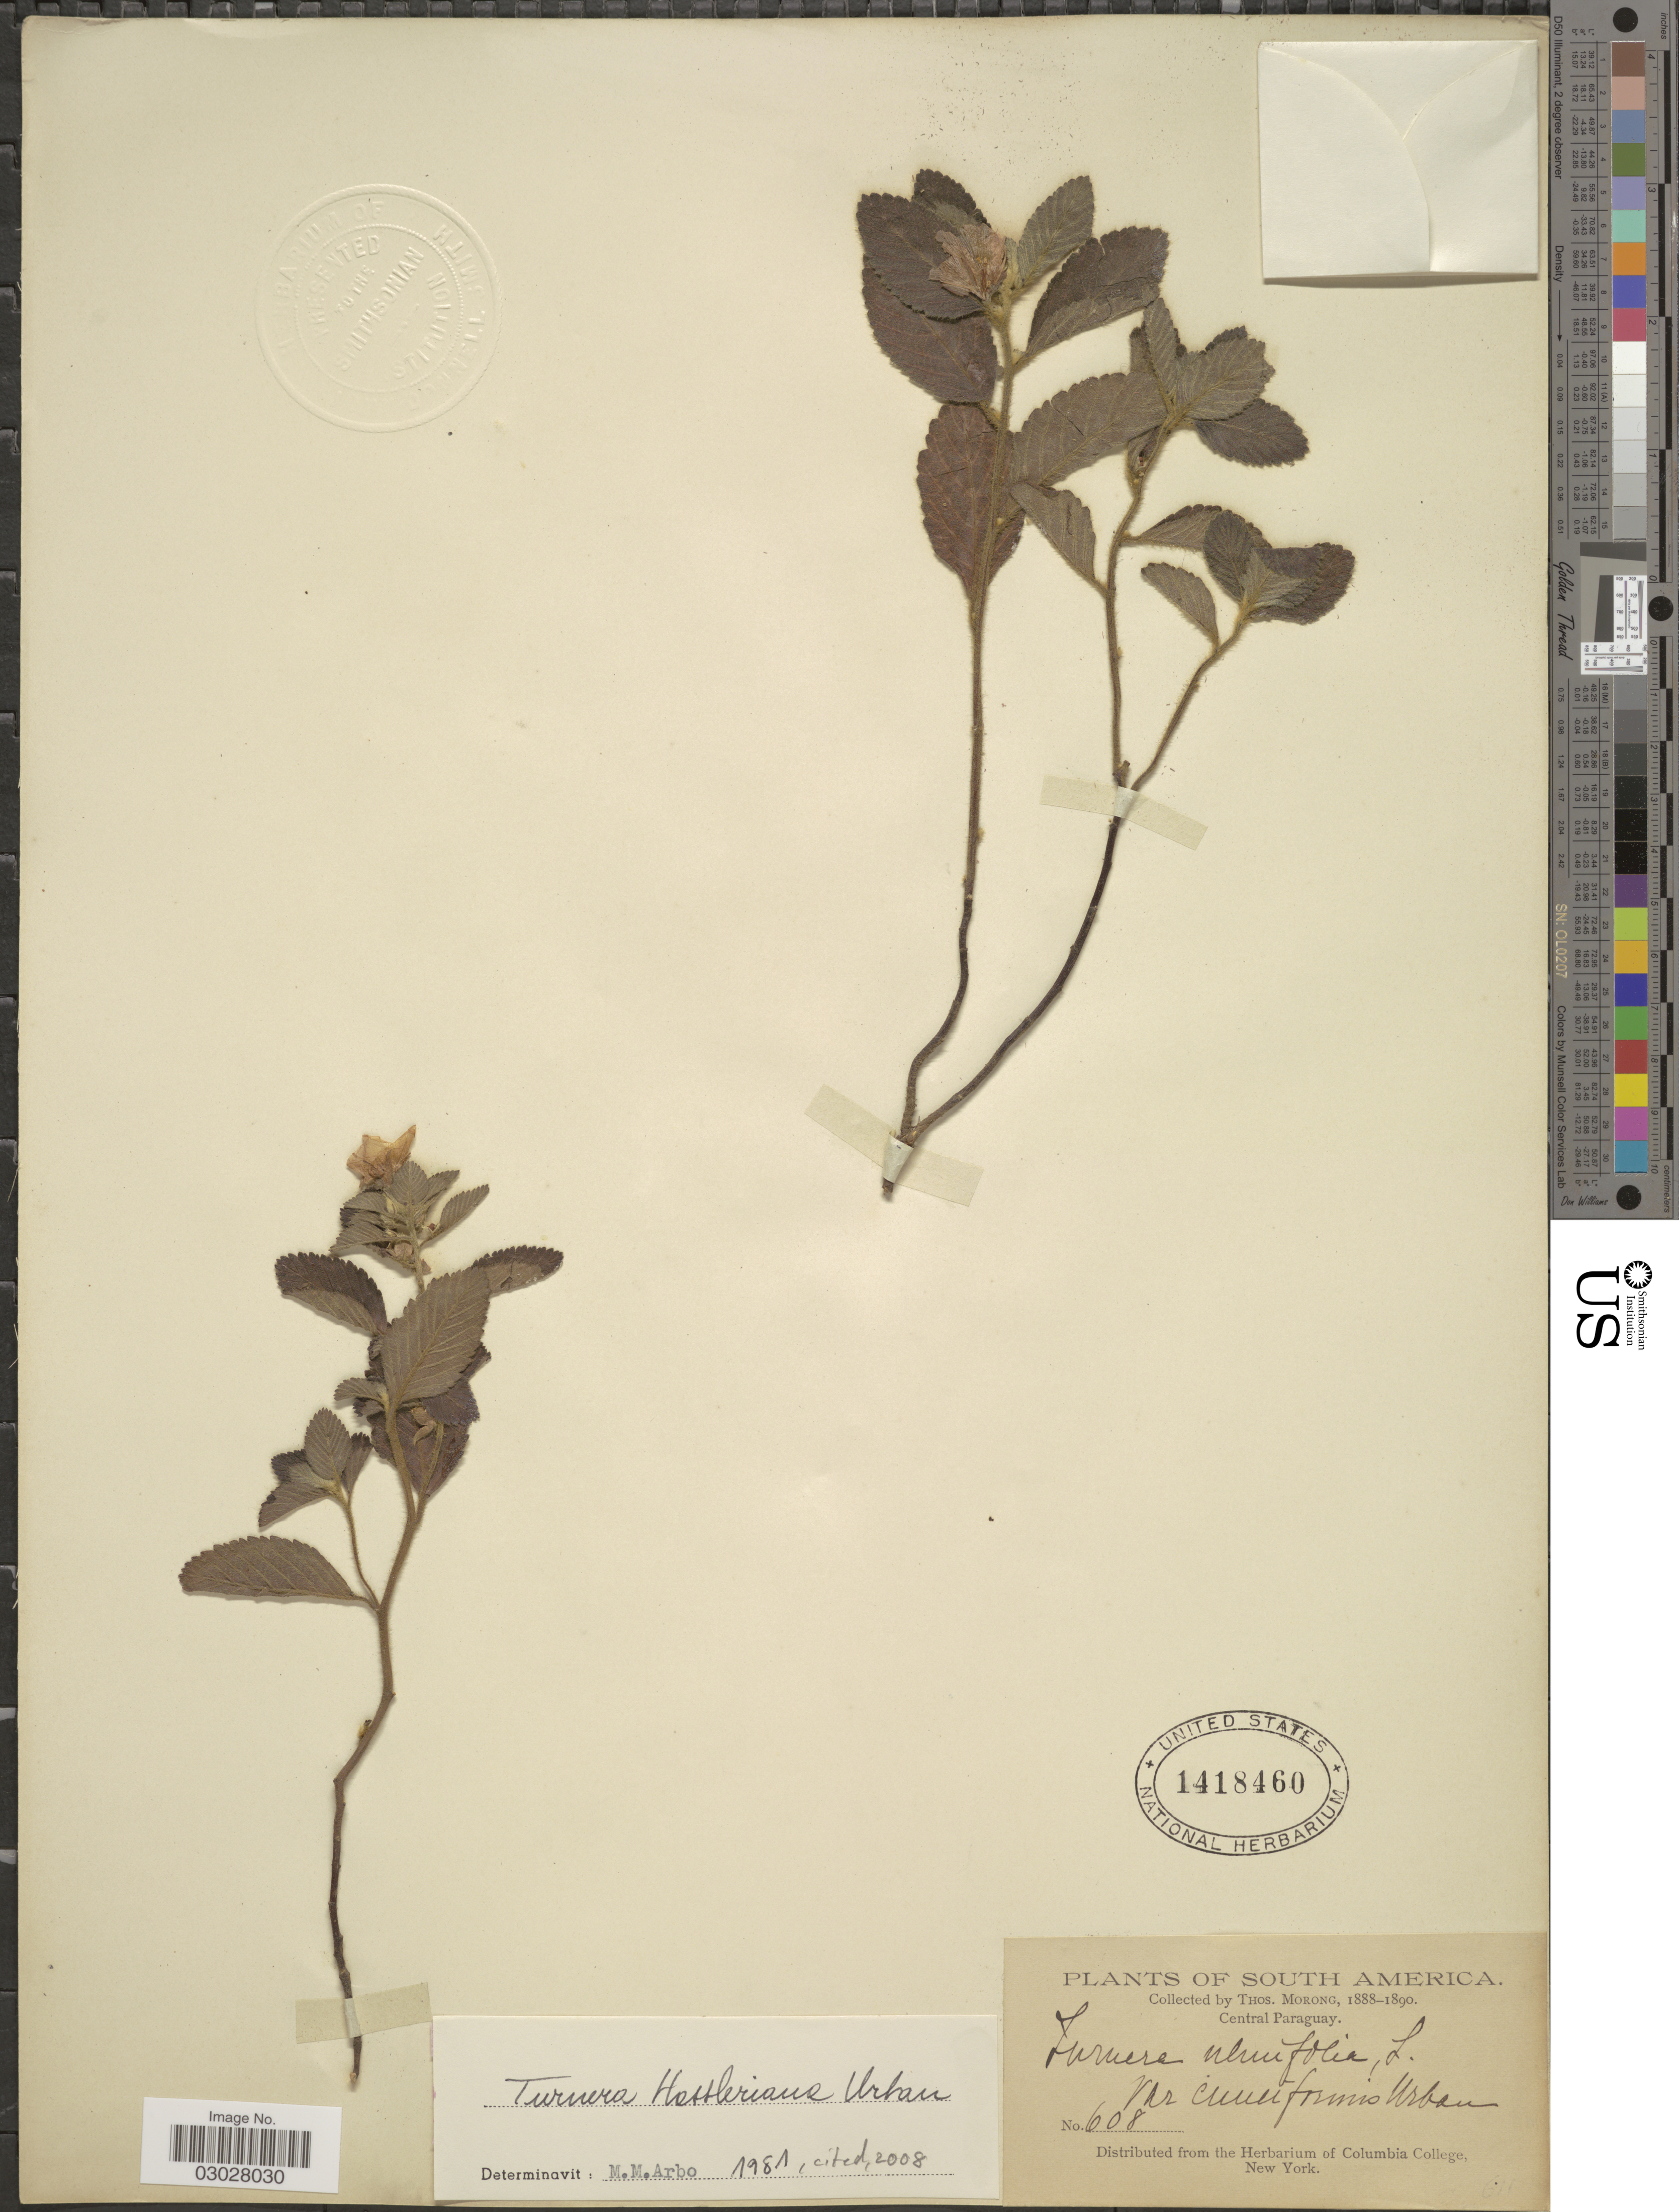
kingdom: Plantae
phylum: Tracheophyta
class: Magnoliopsida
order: Malpighiales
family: Turneraceae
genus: Turnera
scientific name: Turnera hassleriana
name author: Urb.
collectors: ex herb. T. Morong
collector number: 608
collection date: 1888/1890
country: Paraguay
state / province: Central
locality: Central Paraguay.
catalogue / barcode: US 1418460